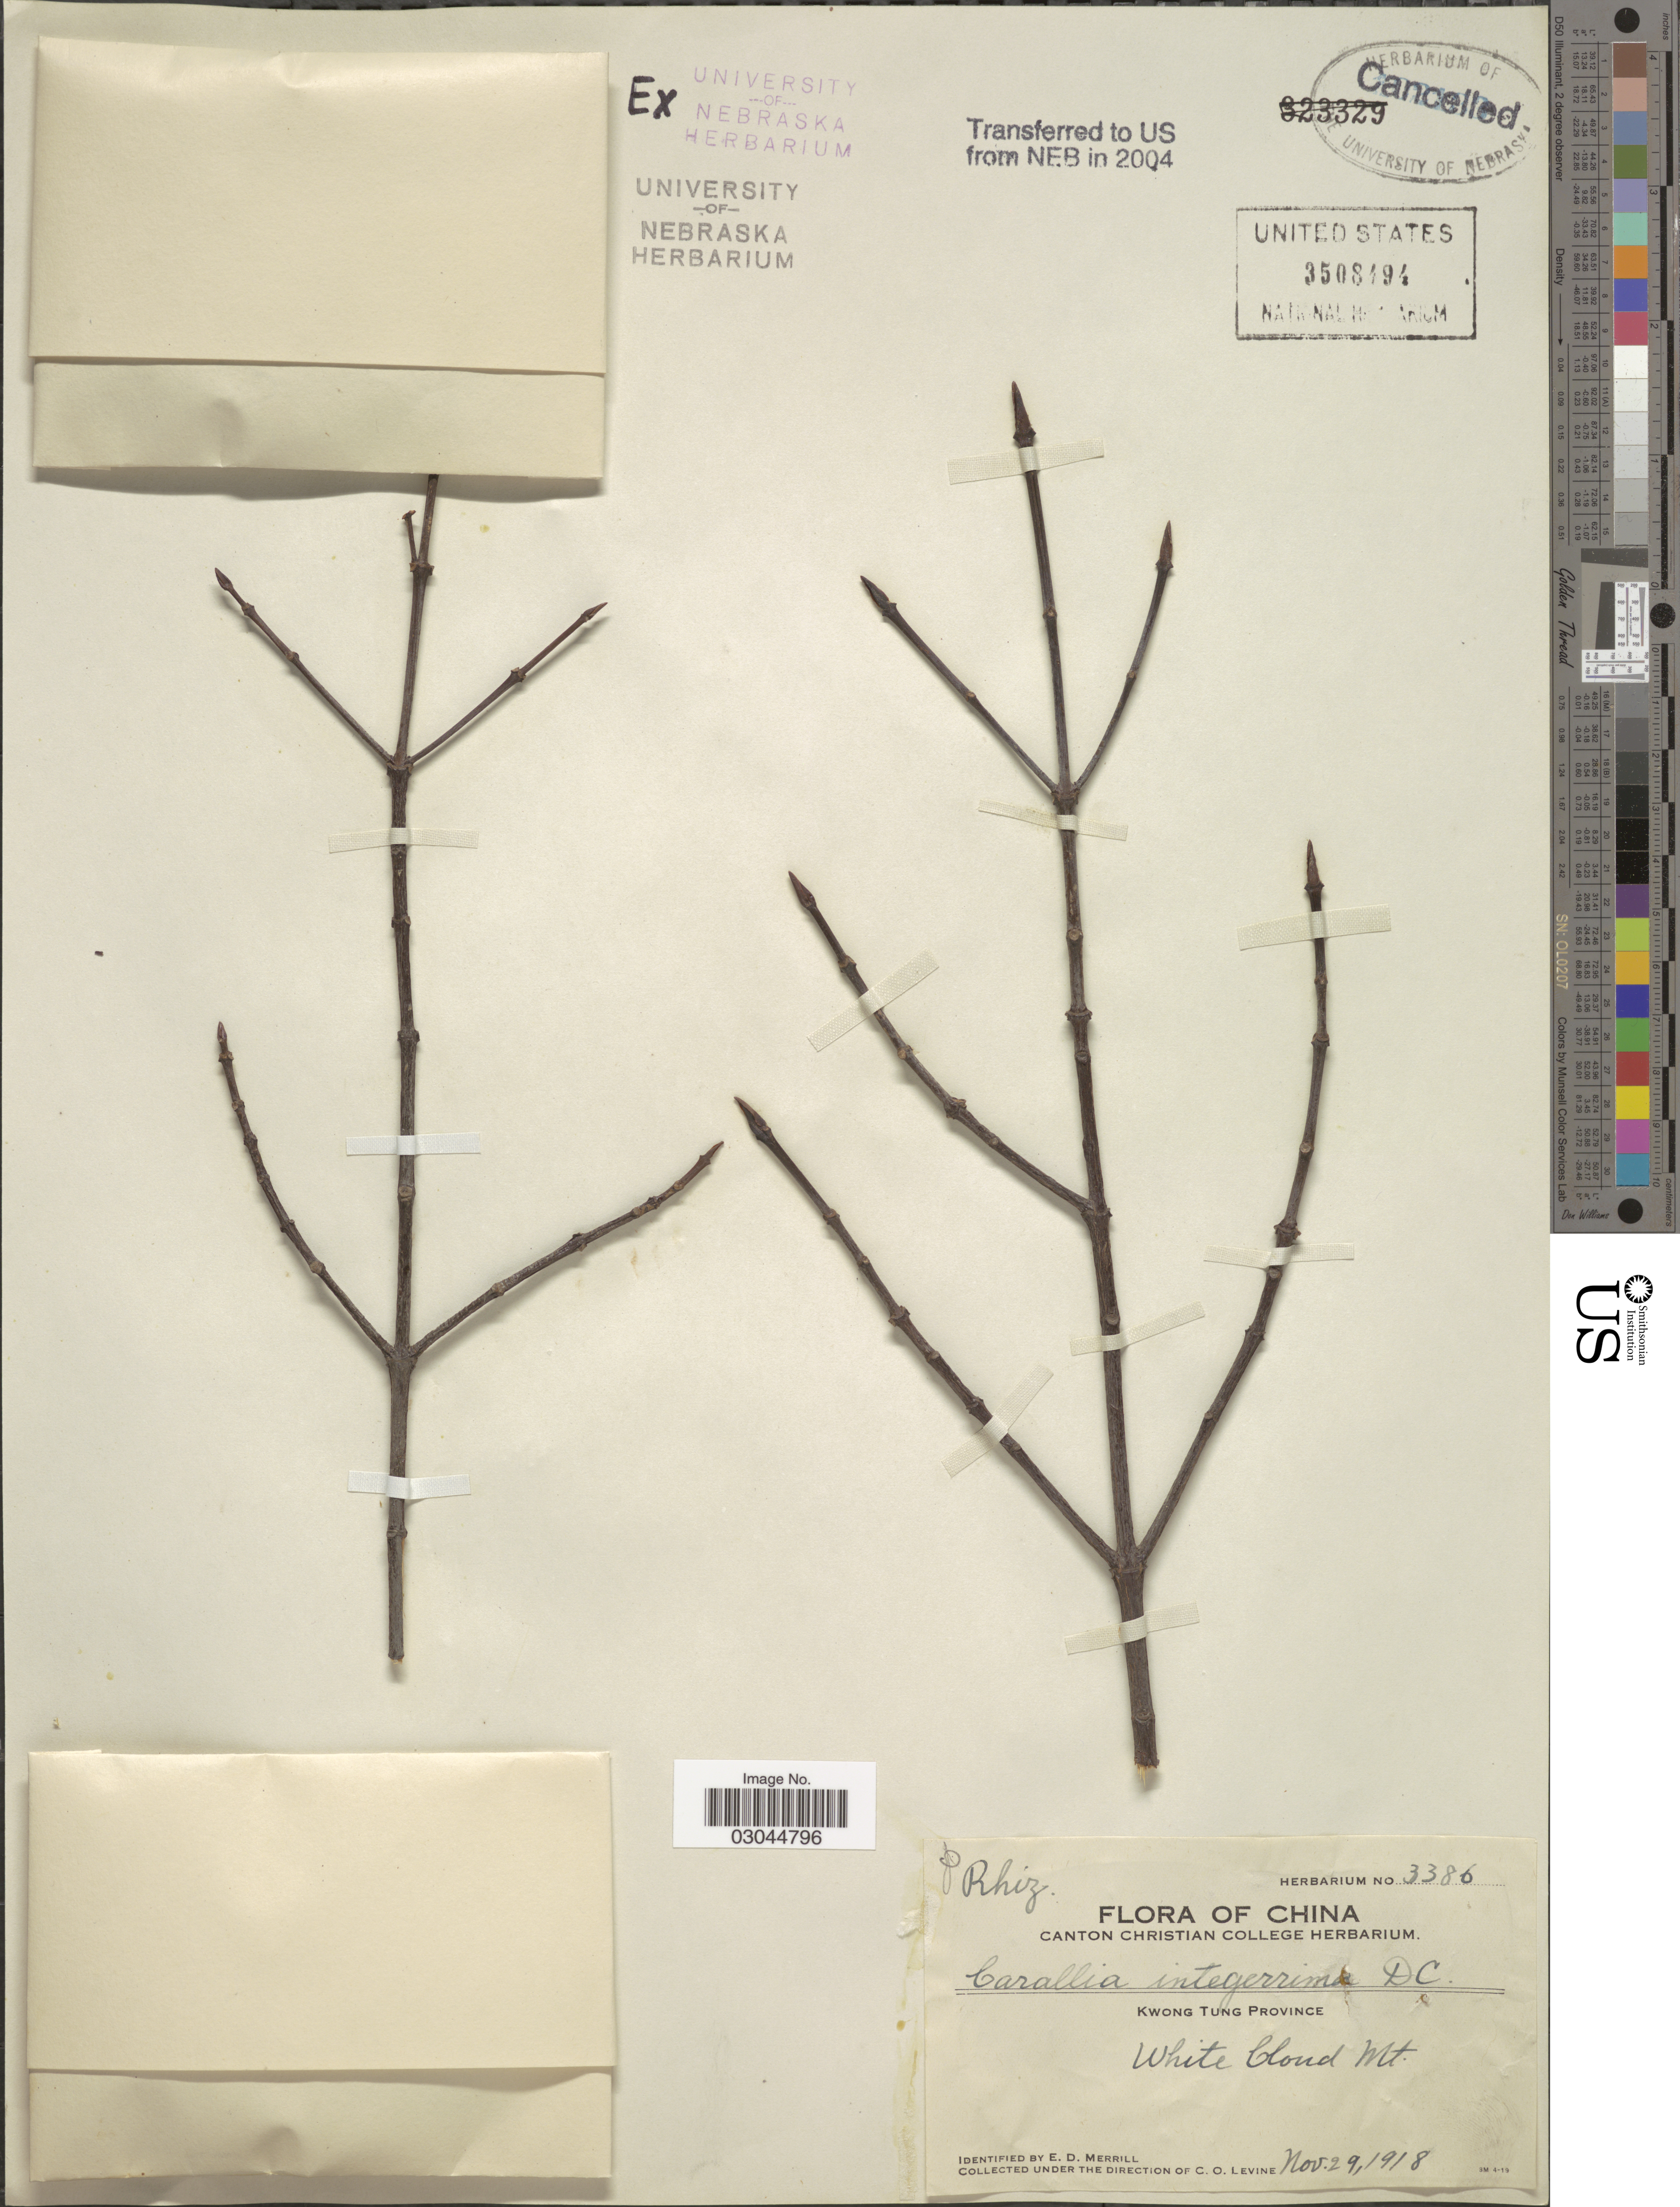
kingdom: Plantae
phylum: Tracheophyta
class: Magnoliopsida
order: Malpighiales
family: Rhizophoraceae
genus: Carallia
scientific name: Carallia integerrima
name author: DC.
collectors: C. O. Levine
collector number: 3386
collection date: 1918-11-29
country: China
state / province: Guangdong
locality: Kwong Tung Province. White Cloud Mt.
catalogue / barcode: US 3508494